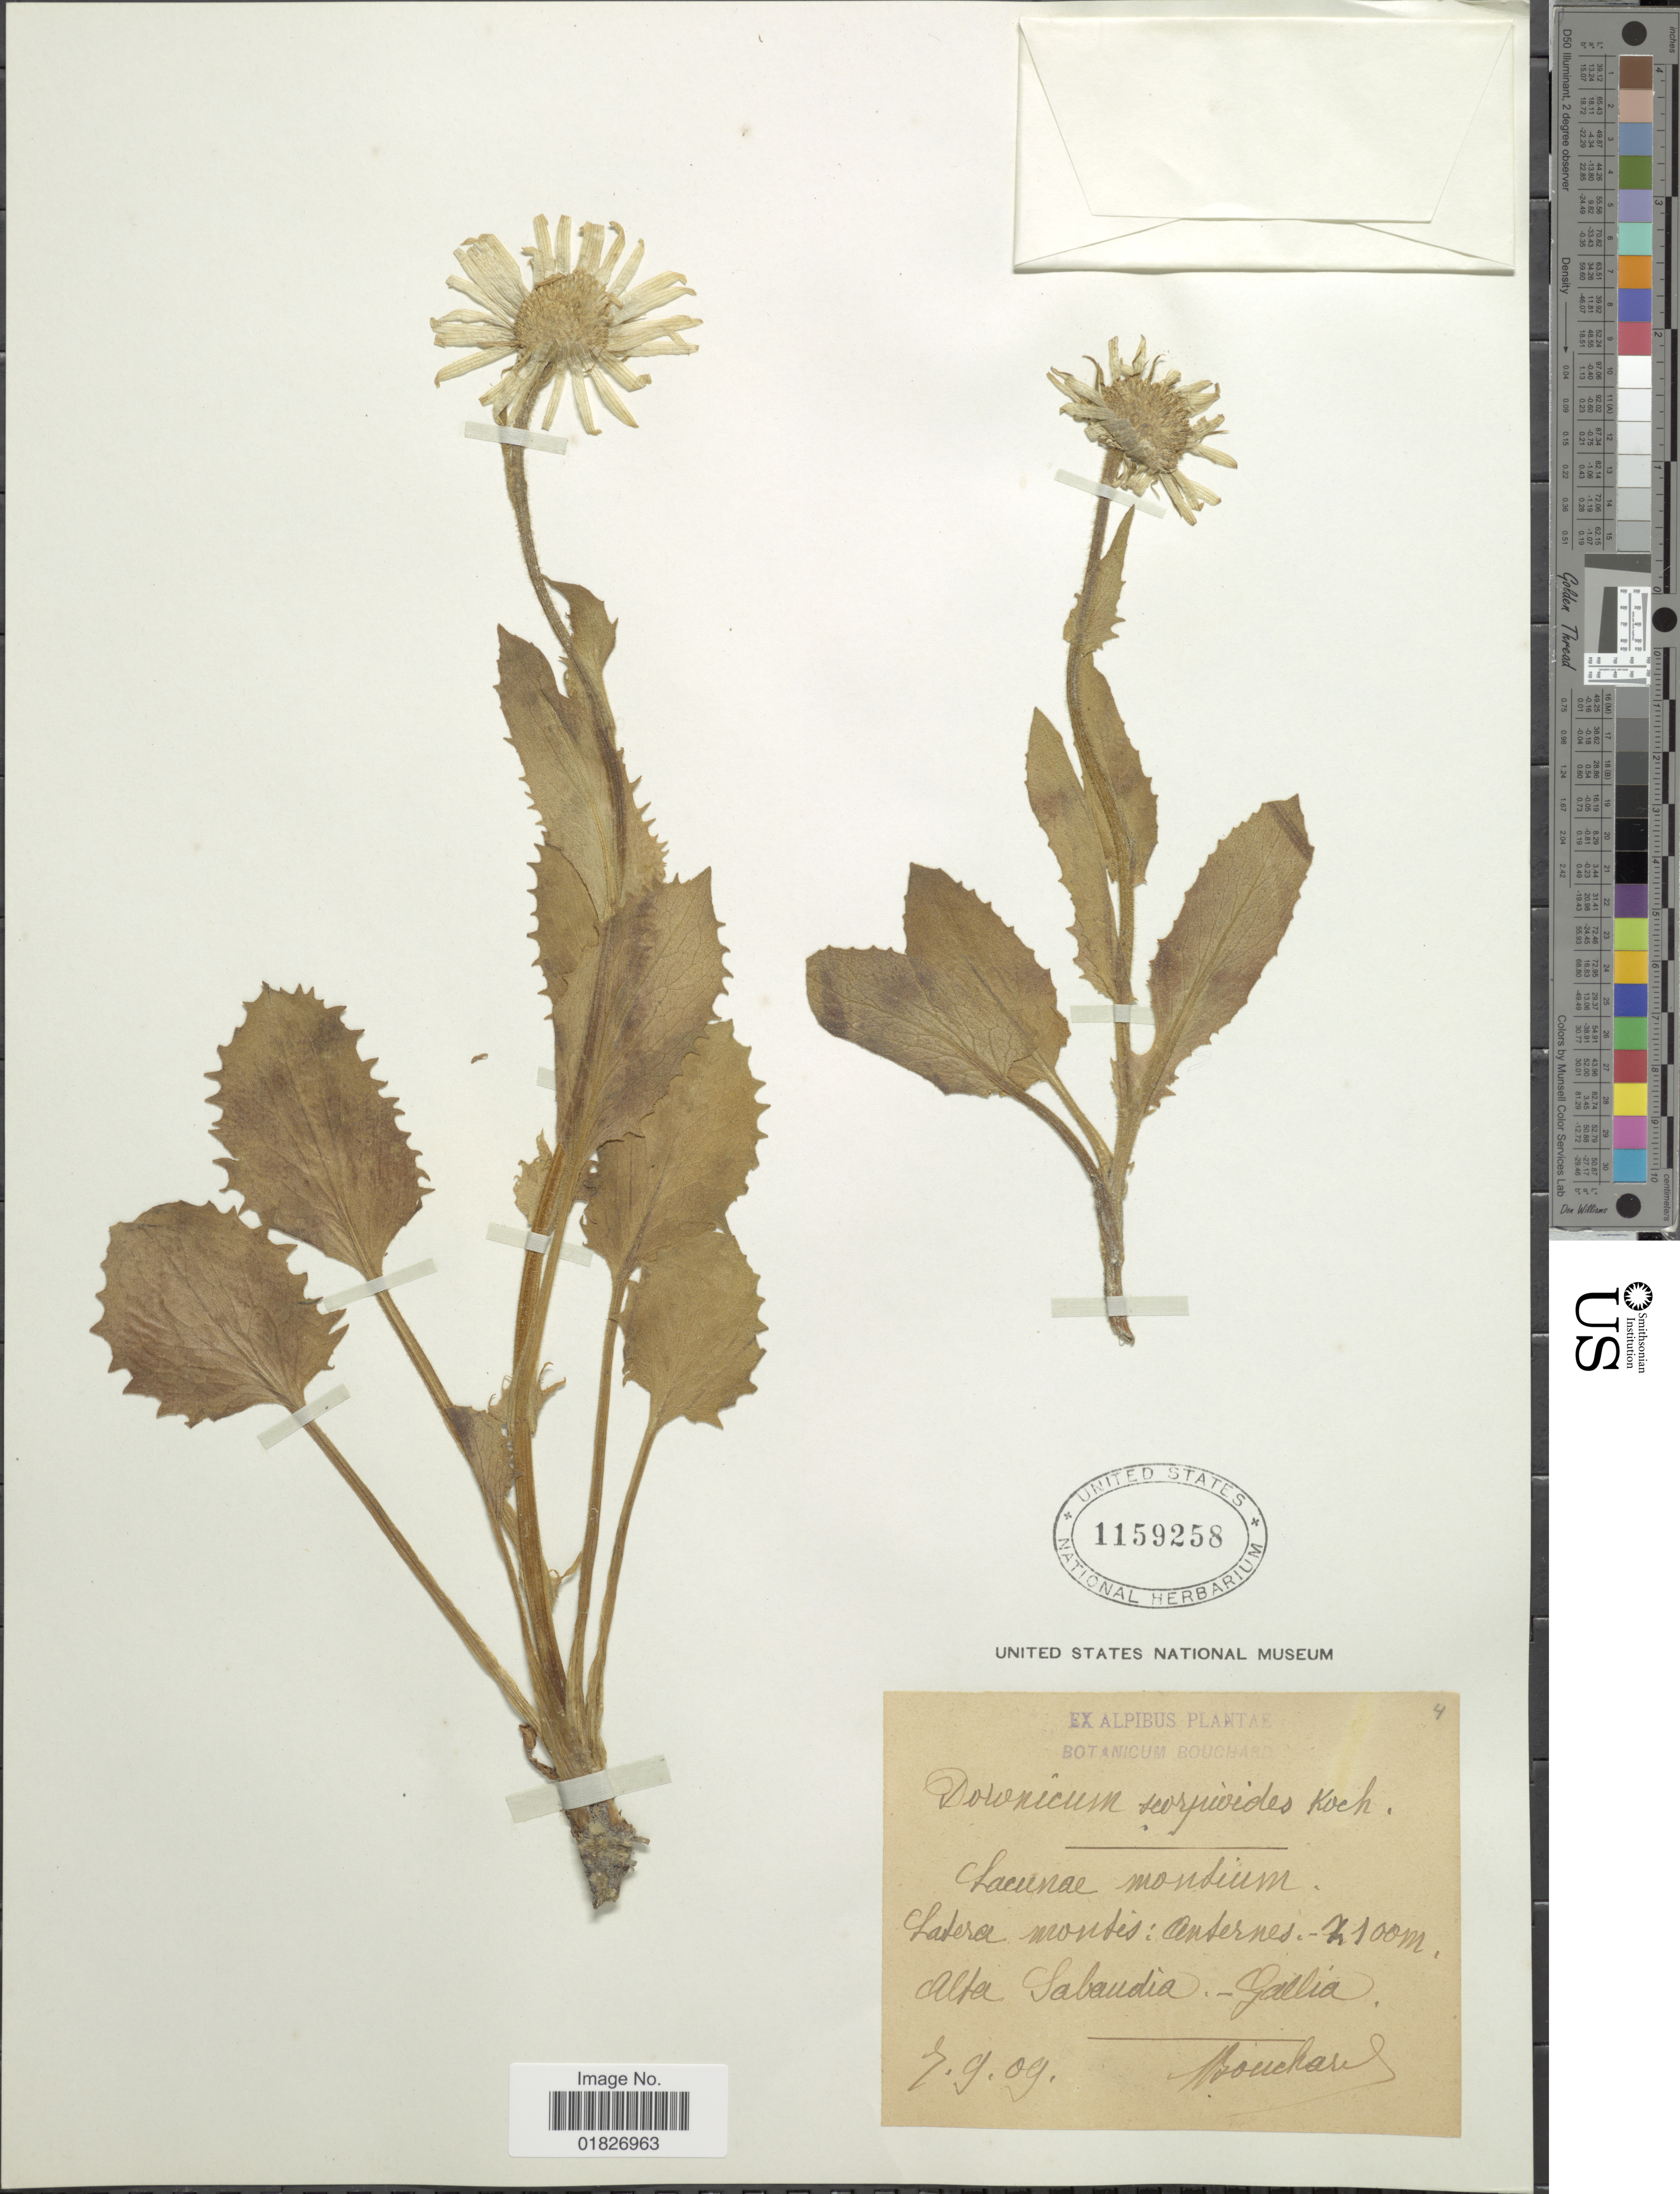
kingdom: Plantae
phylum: Tracheophyta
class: Magnoliopsida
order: Asterales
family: Asteraceae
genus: Doronicum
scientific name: Doronicum grandiflorum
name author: (Nyman) Rydb. & Fourc.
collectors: -. Bouchard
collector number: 4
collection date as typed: Transcribed d/m/y: 7/9/9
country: France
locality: Alta Sabandia-Gallia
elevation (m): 2100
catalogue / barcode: US 1159258